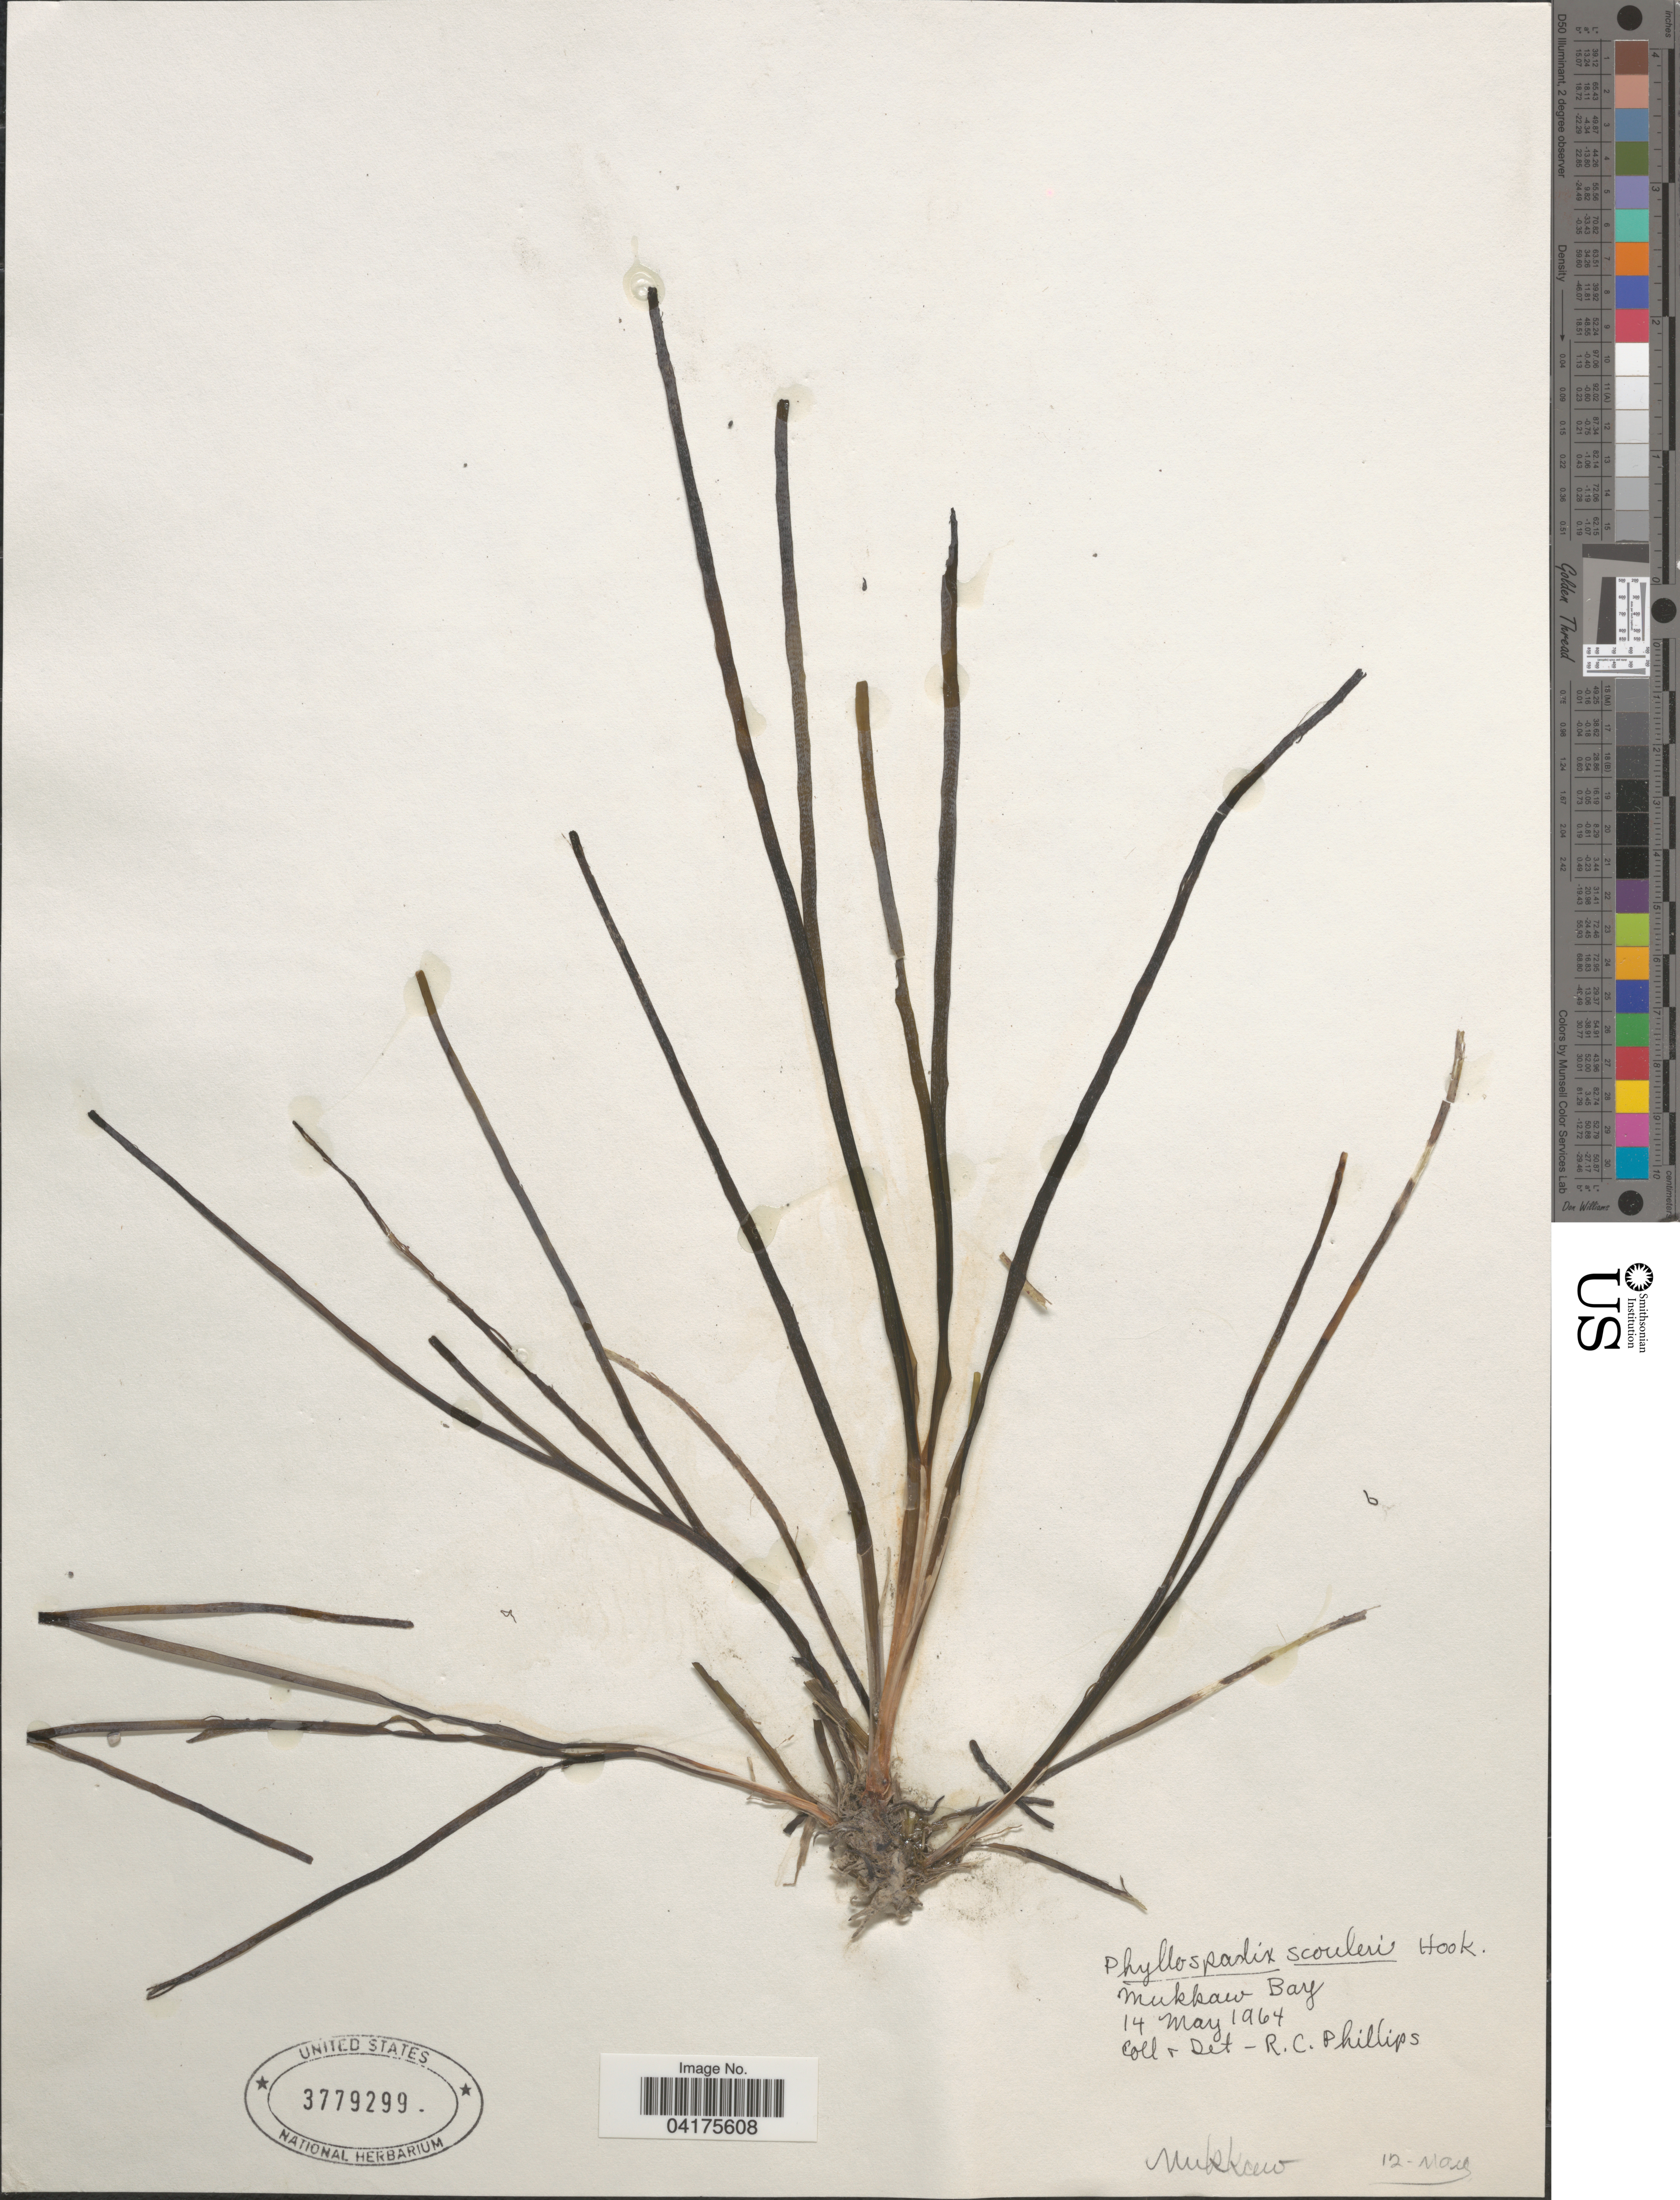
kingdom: Plantae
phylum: Tracheophyta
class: Liliopsida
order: Alismatales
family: Zosteraceae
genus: Phyllospadix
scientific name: Phyllospadix scouleri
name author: Hook.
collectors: R. C. Phillips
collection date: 1964-05-14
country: United States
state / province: Washington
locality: Mukkaw Bay.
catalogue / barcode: US 3779299